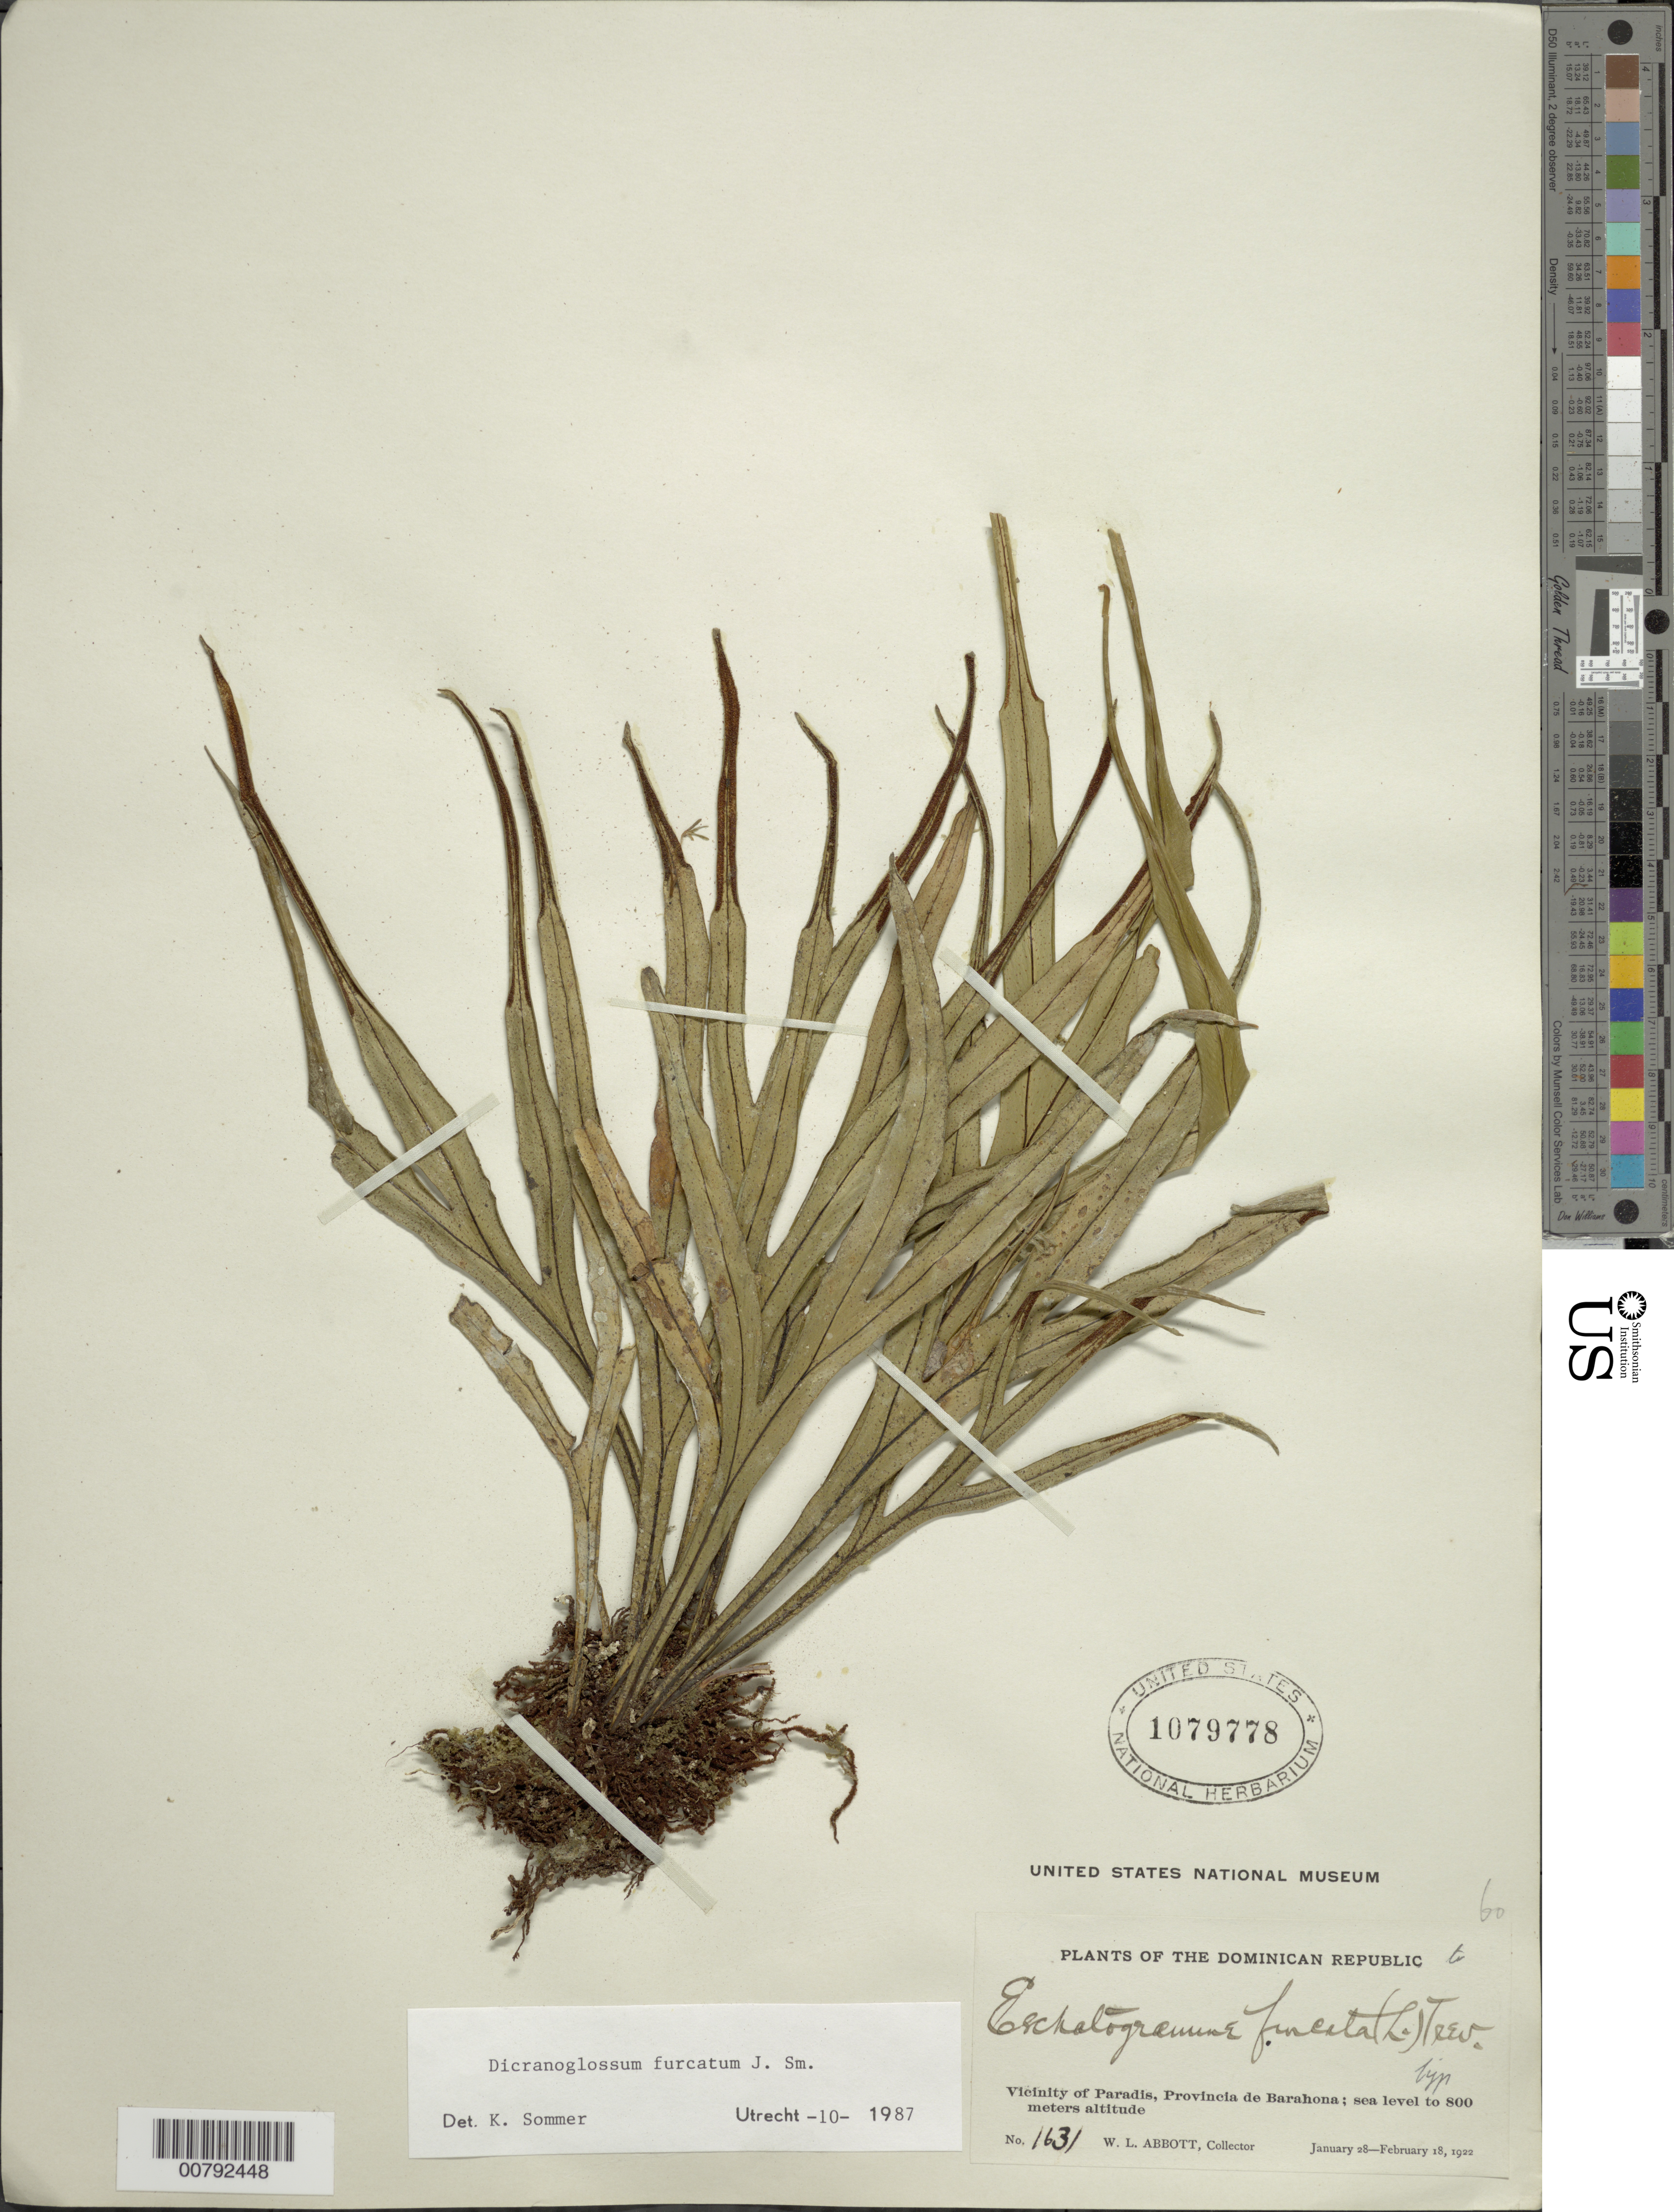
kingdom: Plantae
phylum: Tracheophyta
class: Polypodiopsida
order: Polypodiales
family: Polypodiaceae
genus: Pleopeltis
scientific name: Pleopeltis furcata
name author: (L.) A.R. Sm.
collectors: W. L. Abbott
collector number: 1631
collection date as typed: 28 Feb 1922 18 Feb 1922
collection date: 1922-02-18/1922-02-28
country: Dominican Republic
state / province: Barahona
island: Hispaniola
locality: Paradis vicinity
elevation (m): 0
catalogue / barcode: US 1079778